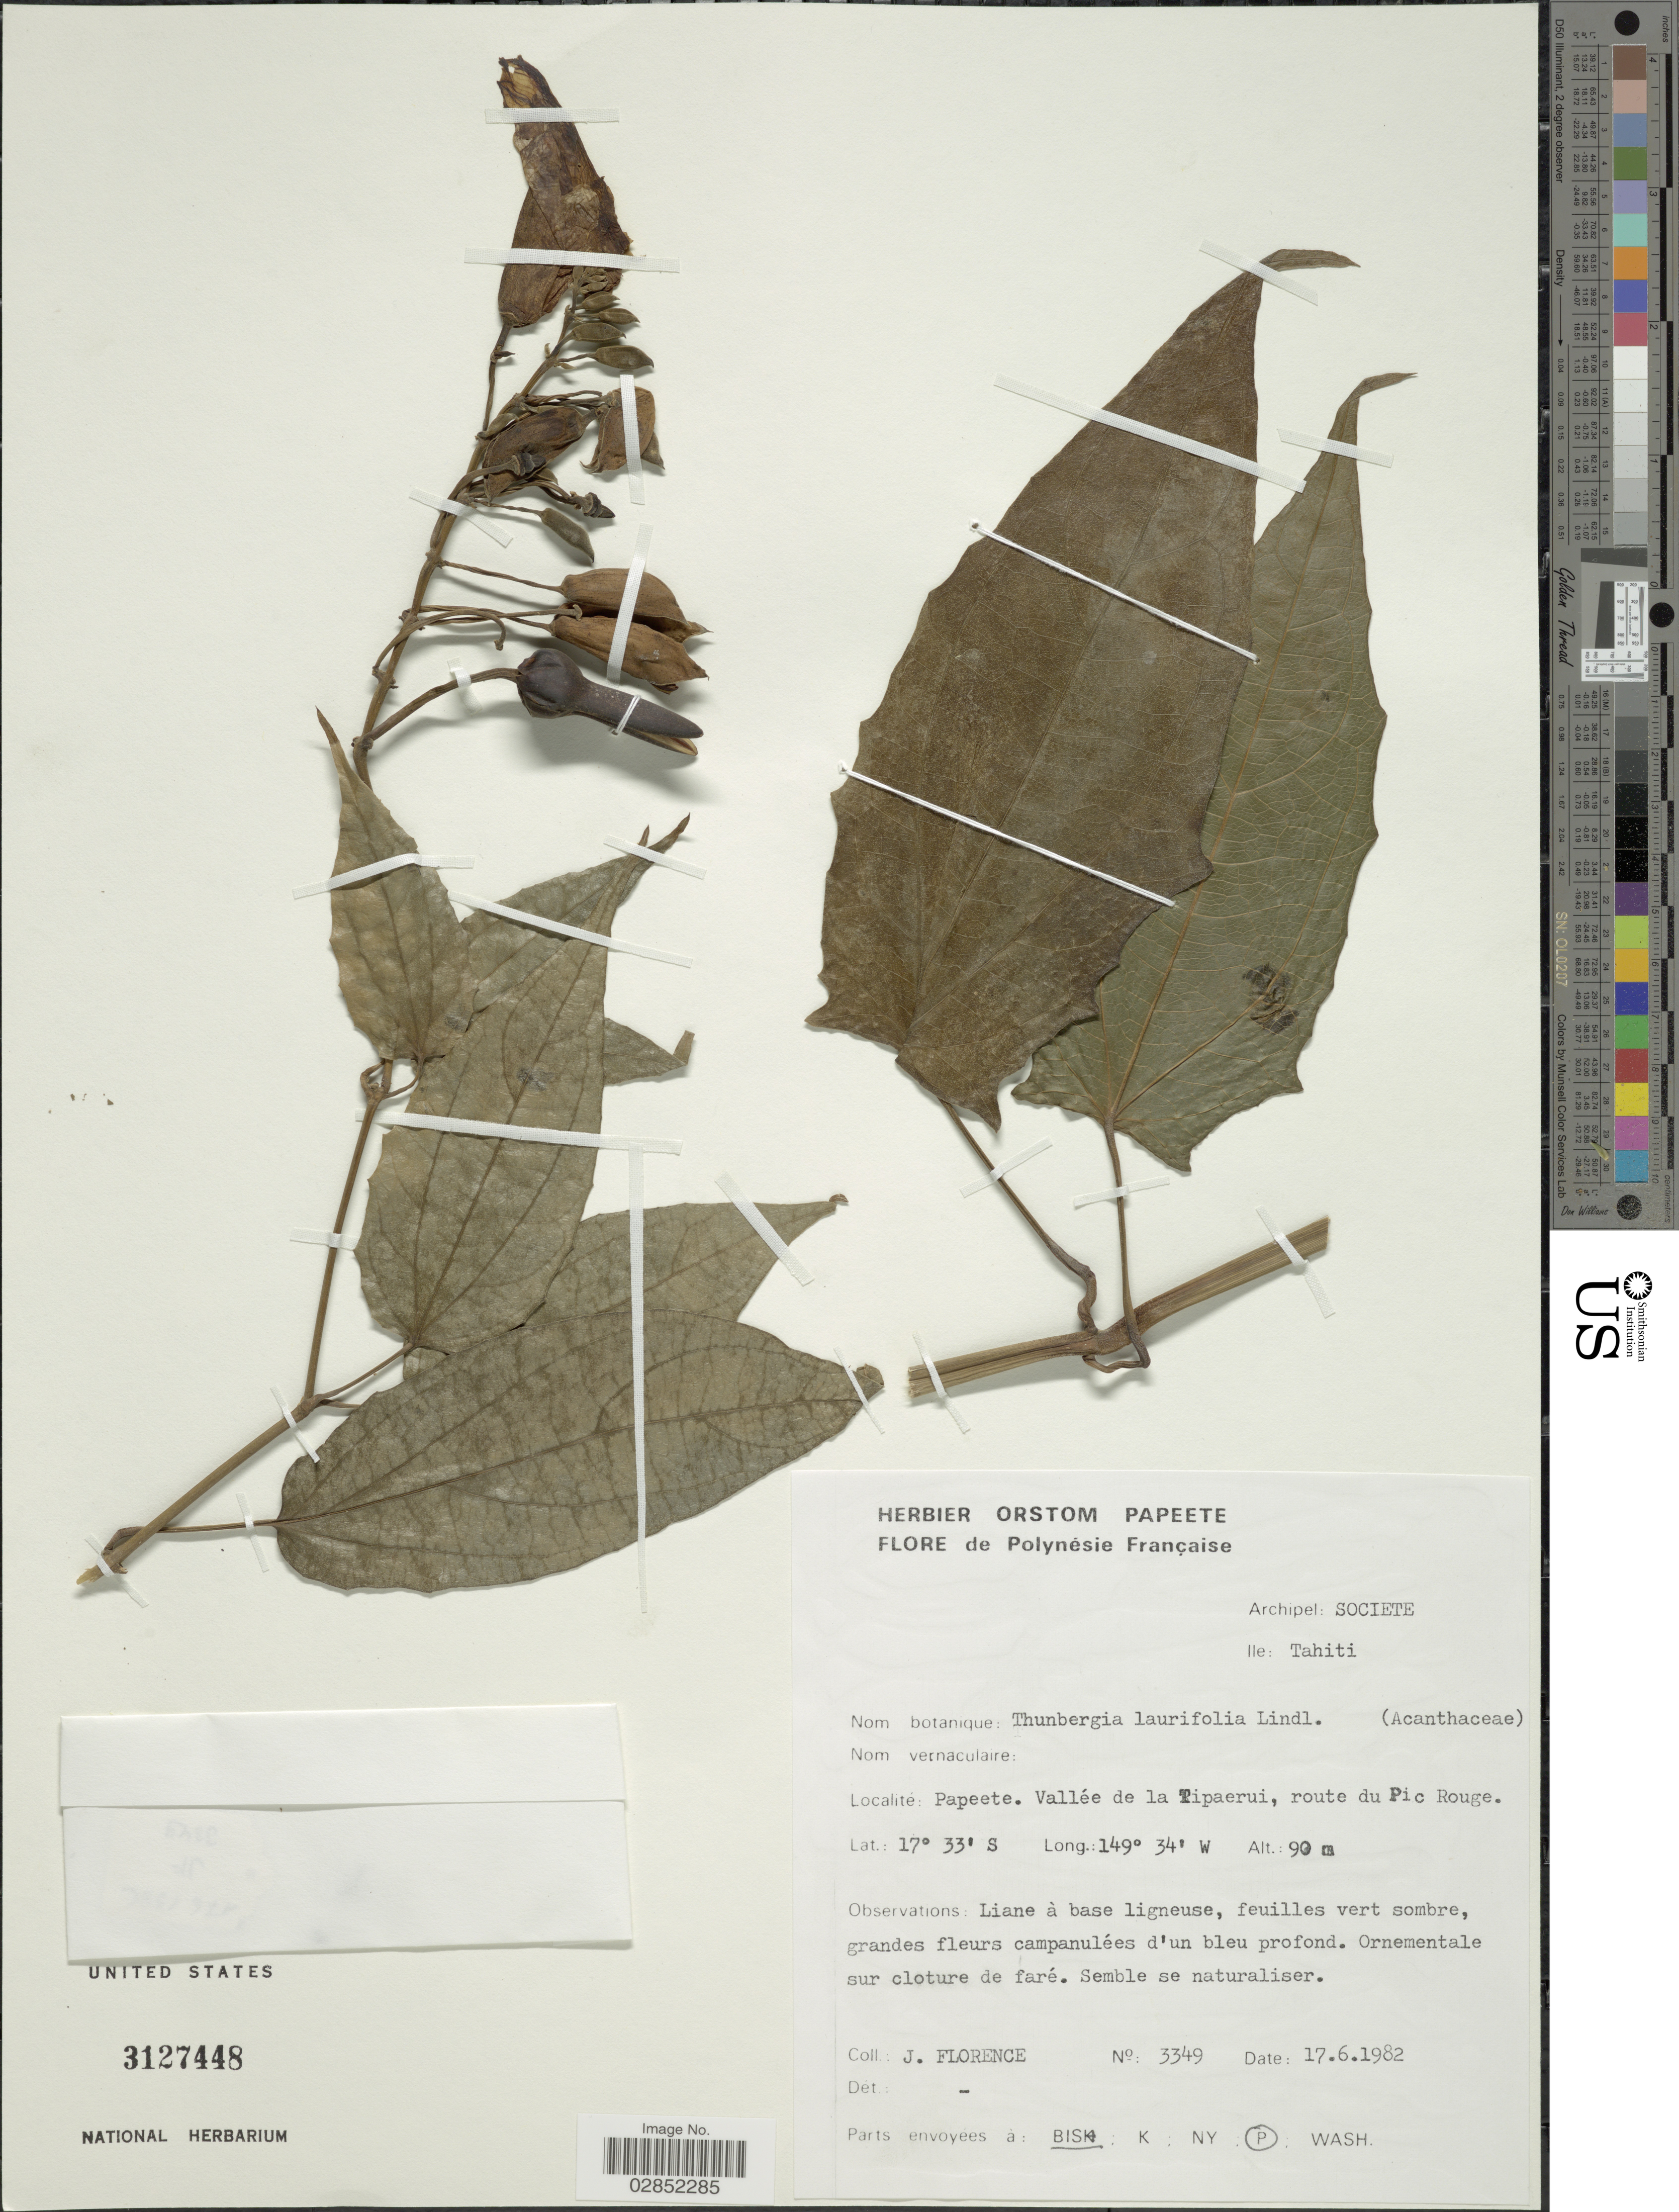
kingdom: Plantae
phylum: Tracheophyta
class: Magnoliopsida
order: Lamiales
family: Acanthaceae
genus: Thunbergia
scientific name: Thunbergia laurifolia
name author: Lindl.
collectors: J. Florence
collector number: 3349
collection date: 1982-06-17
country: French Polynesia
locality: Polynésie Française. Archipel: Societe. Ile: Tahiti. Papeete. Vallée de la Tipaerui, route du Pic Rouge.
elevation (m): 90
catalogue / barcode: US 3127448